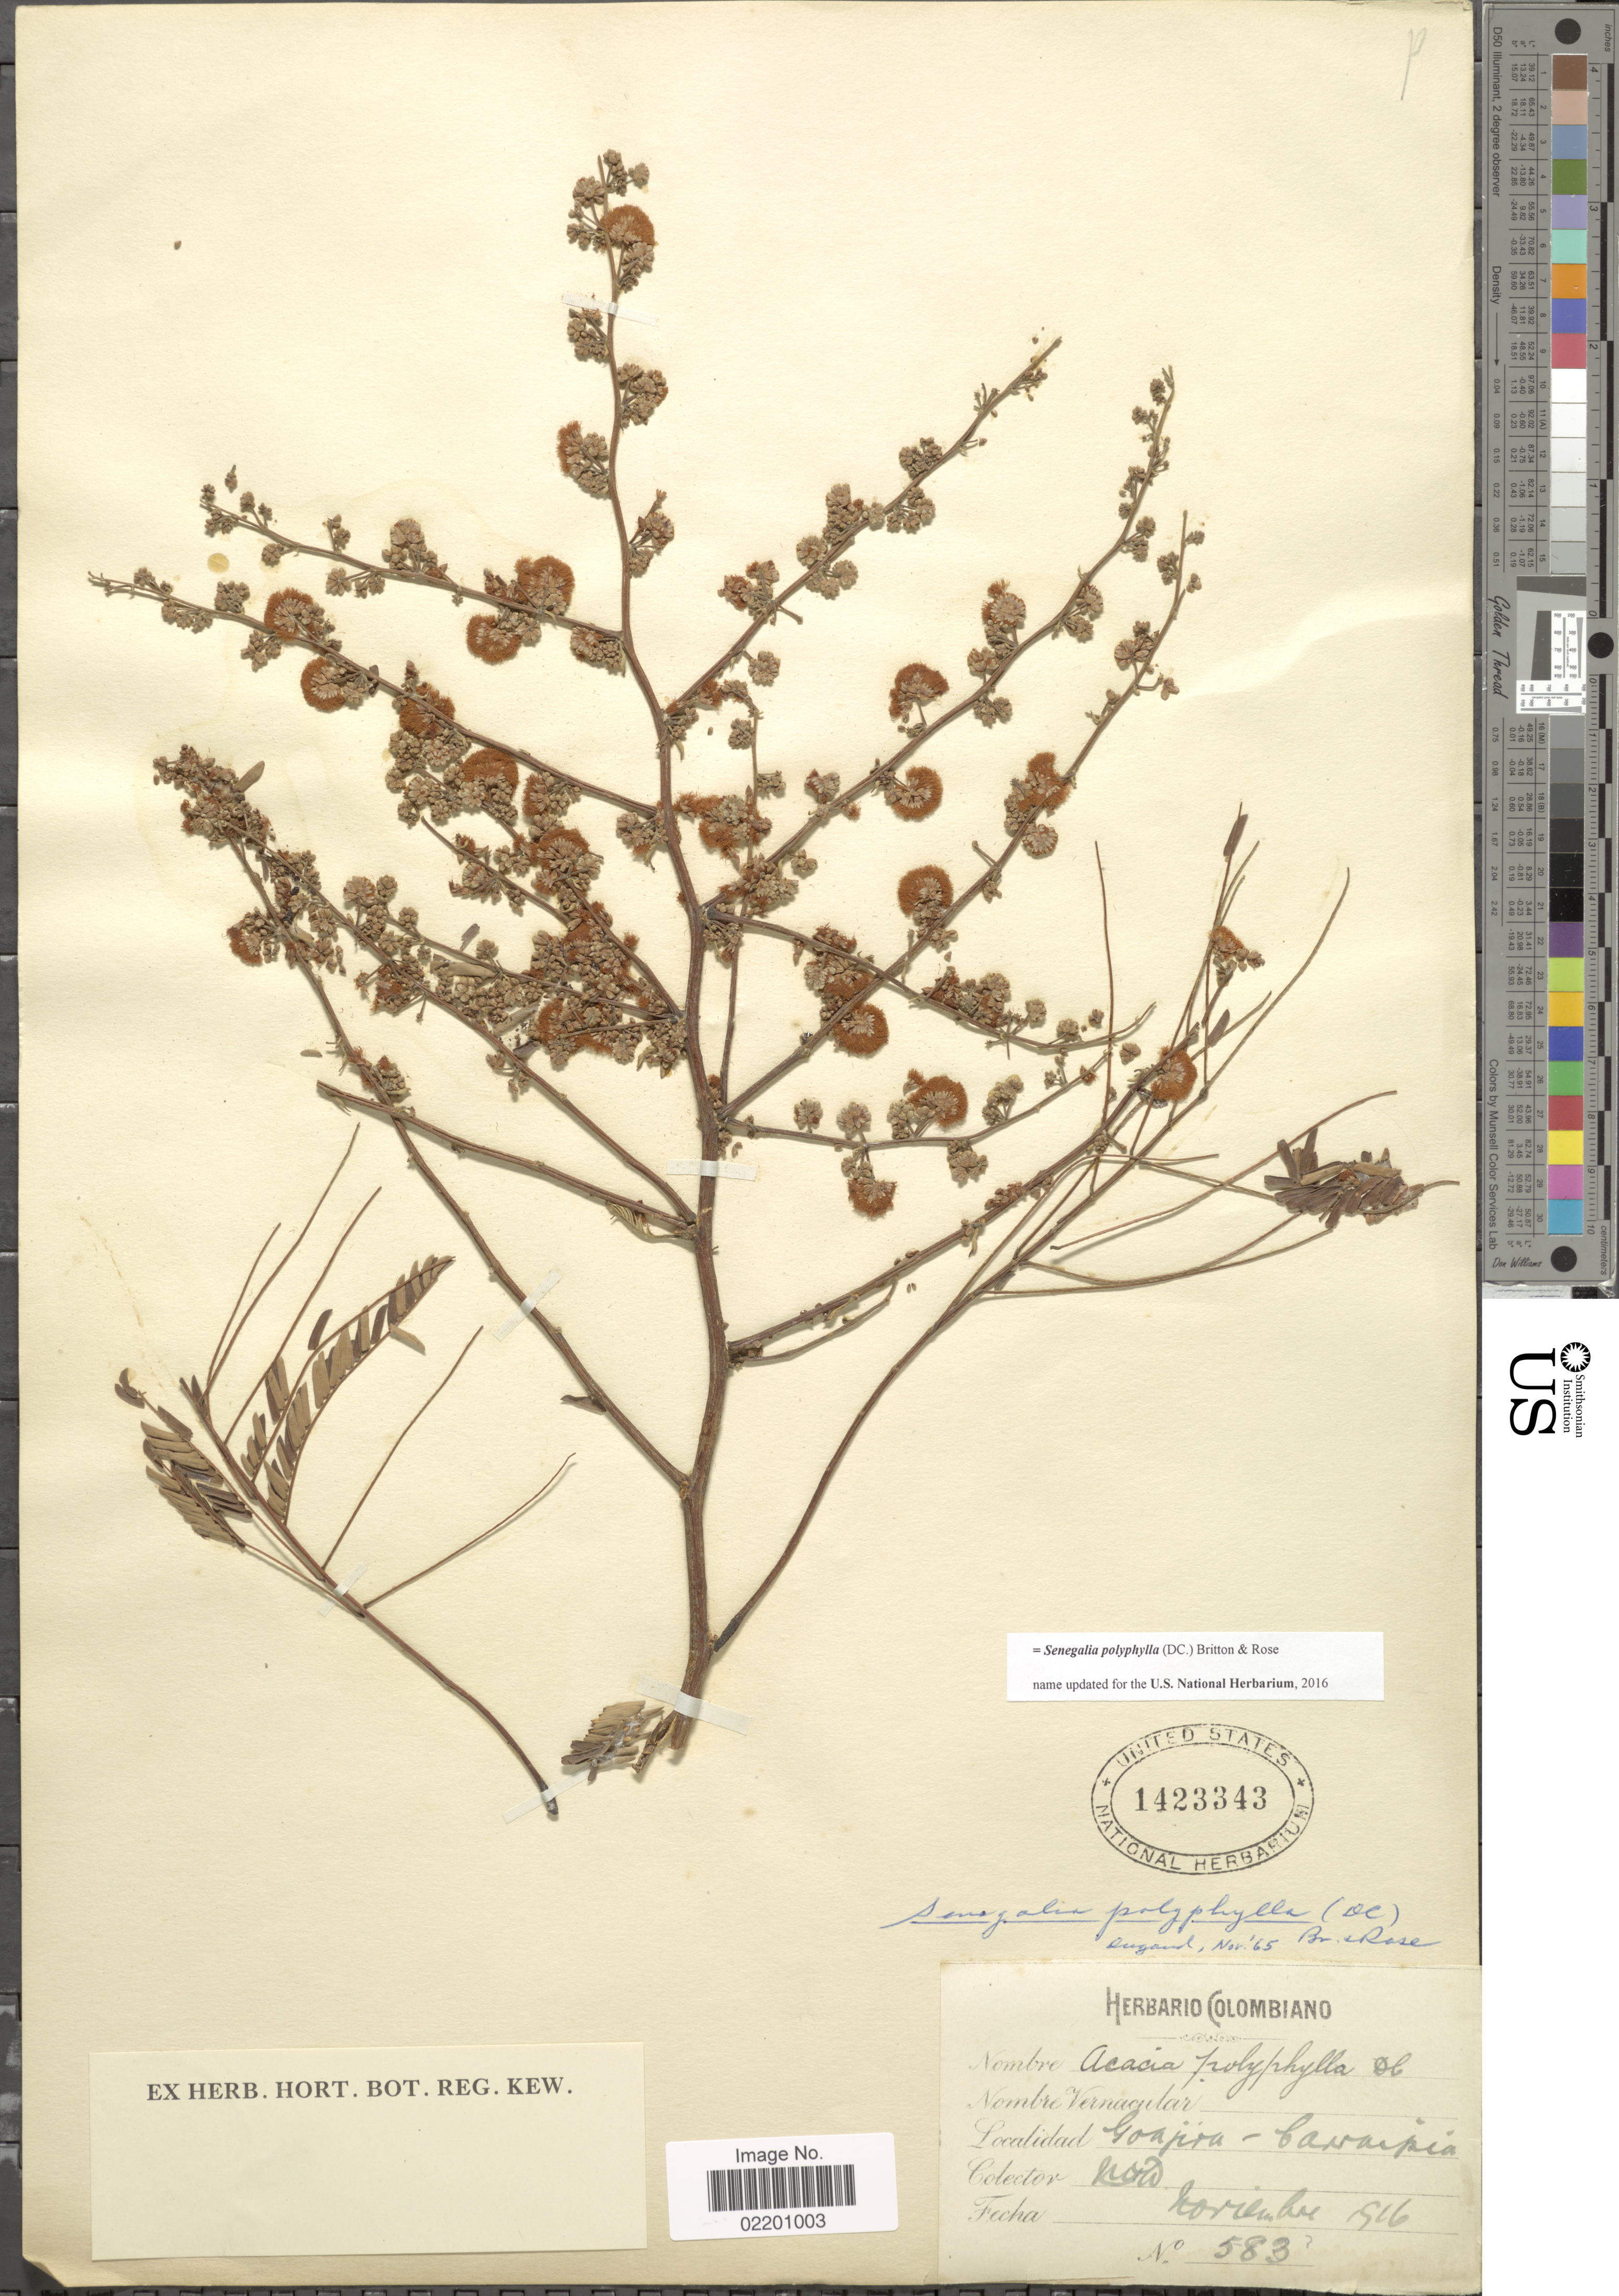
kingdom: Plantae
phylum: Tracheophyta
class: Magnoliopsida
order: Fabales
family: Fabaceae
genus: Senegalia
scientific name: Senegalia polyphylla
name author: (DC.) Britton & Rose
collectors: M. T. Dawe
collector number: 583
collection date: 1916-11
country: Colombia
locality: Goajira - Canaipia [interpreted]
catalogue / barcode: US 1423343